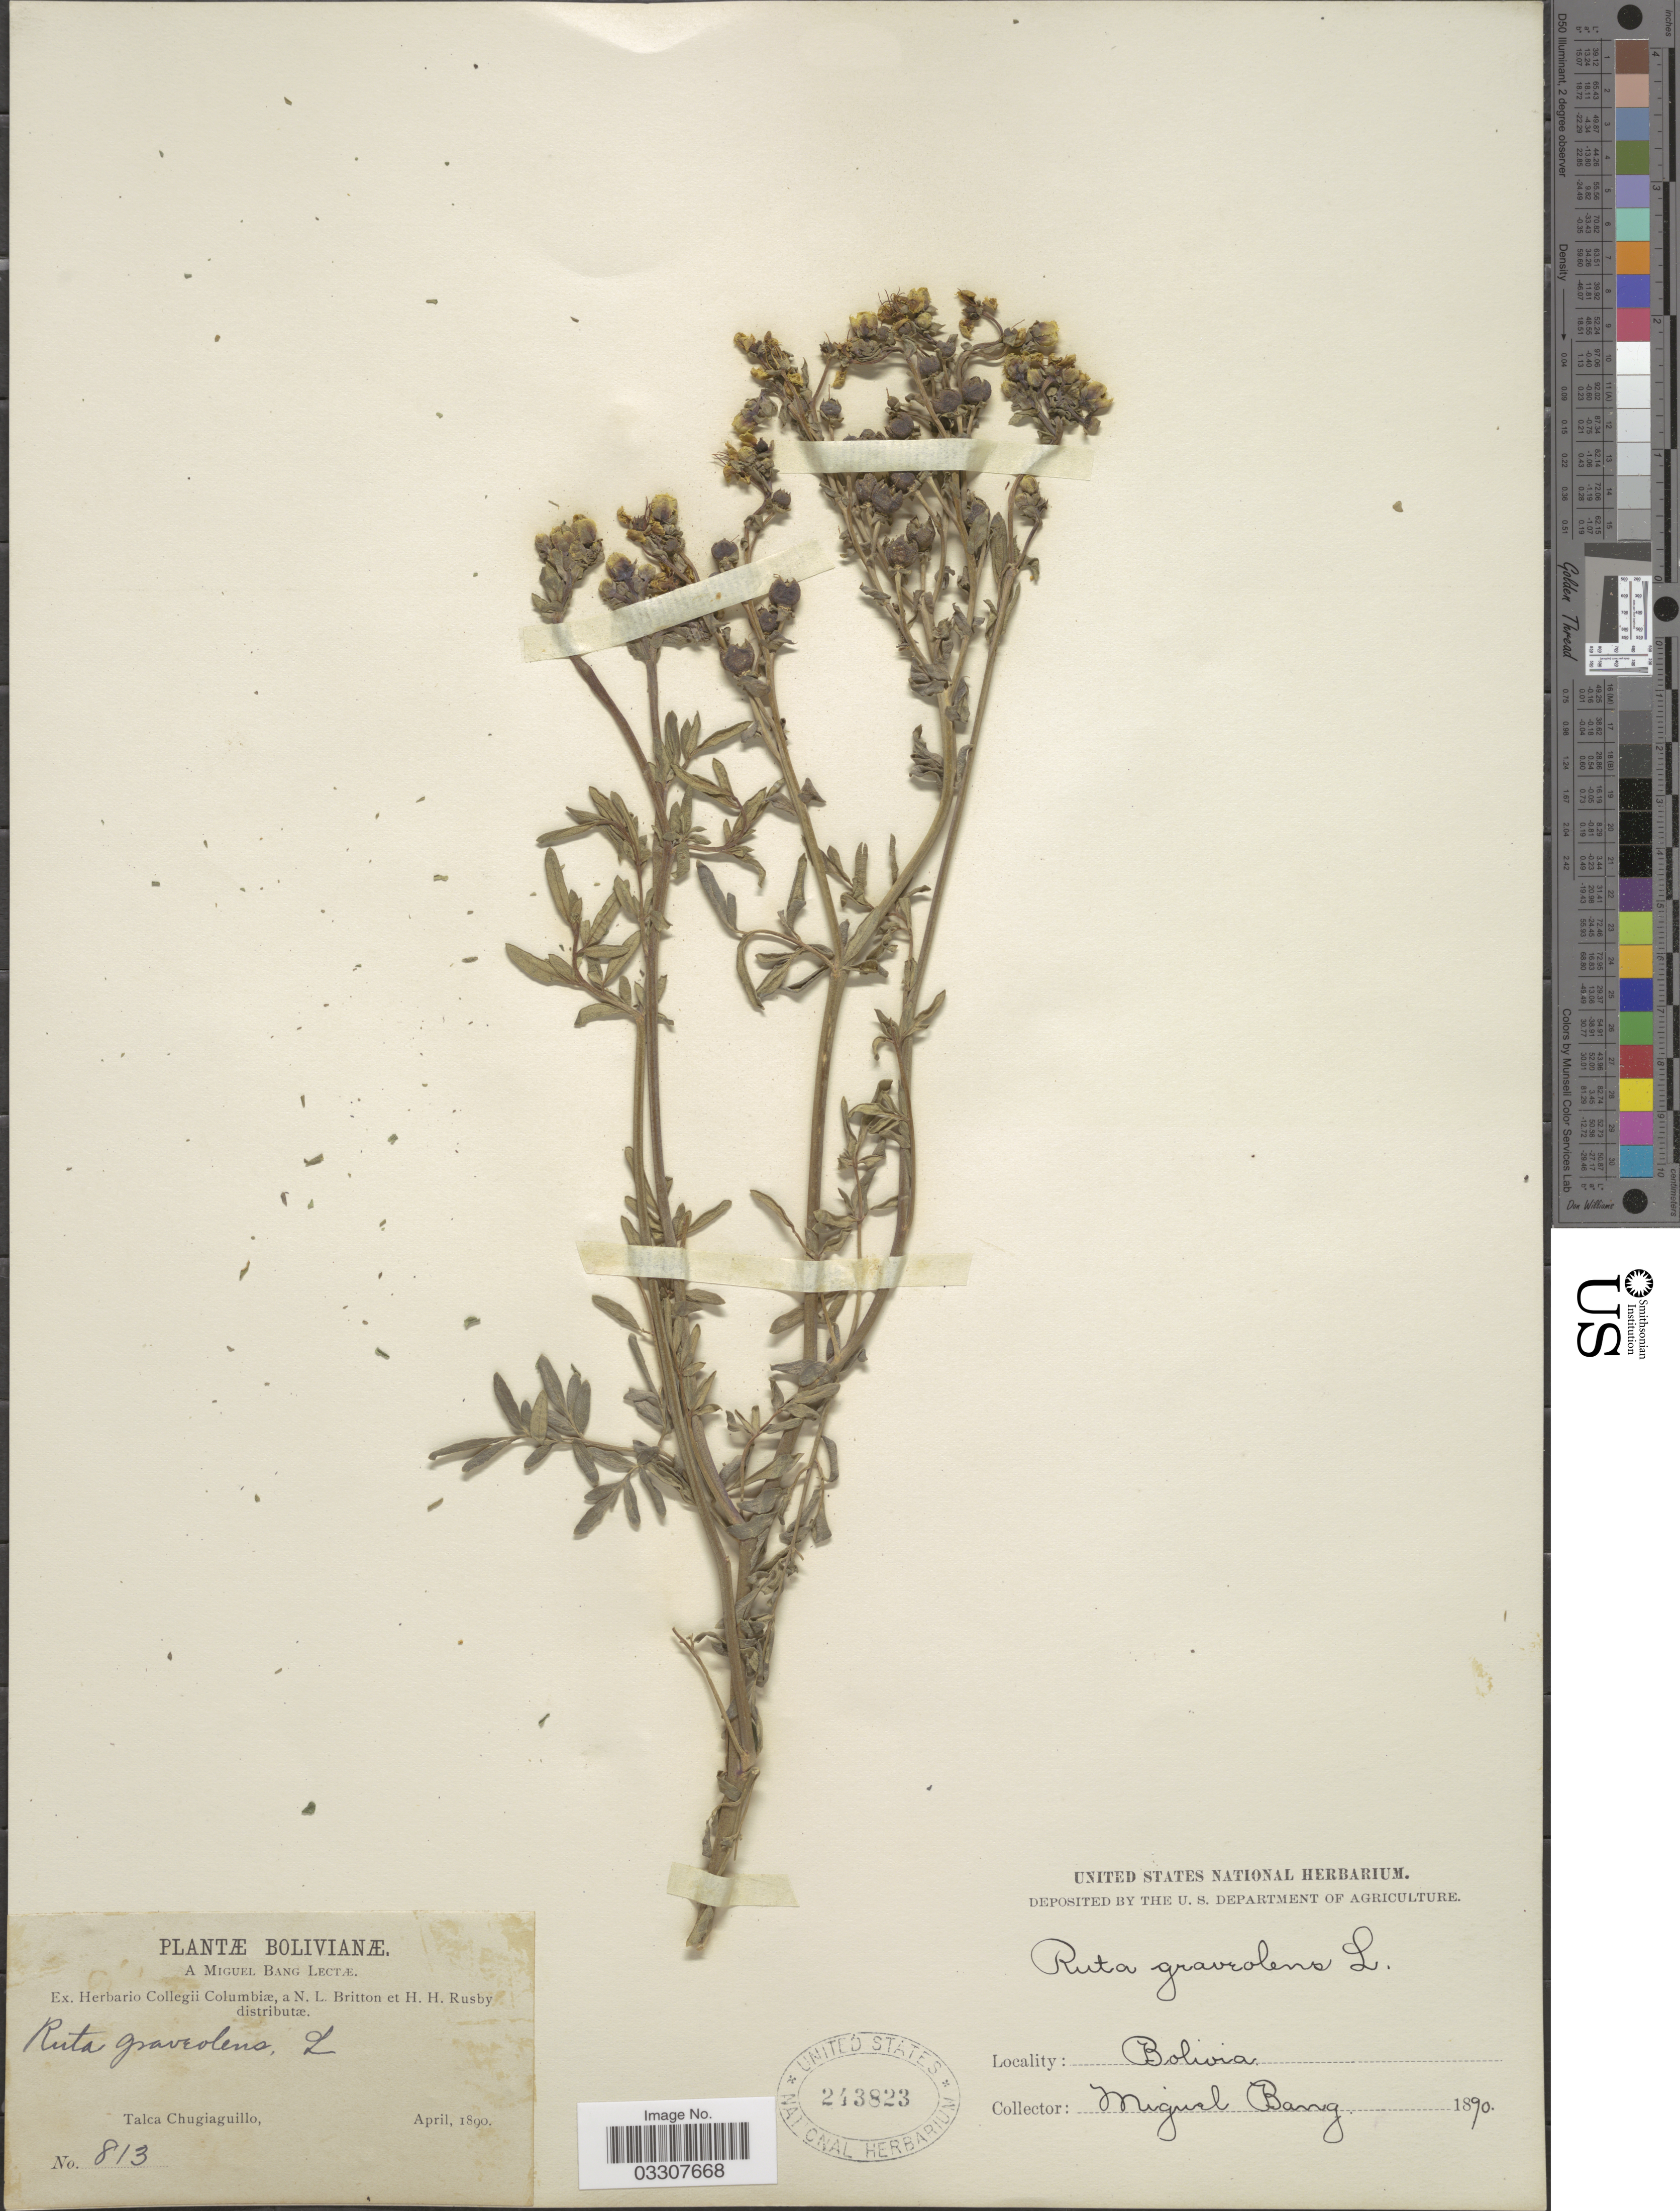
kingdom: Plantae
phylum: Tracheophyta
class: Magnoliopsida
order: Sapindales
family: Rutaceae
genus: Ruta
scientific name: Ruta chalepensis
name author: L.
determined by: Strong, Mark T., (BOT), Smithsonian Institution - National Museum of Natural History (UNITED STATES)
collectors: M. Bang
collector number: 813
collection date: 1890-04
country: Bolivia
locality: Talca Chugiaguillo.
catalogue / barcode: US 243823